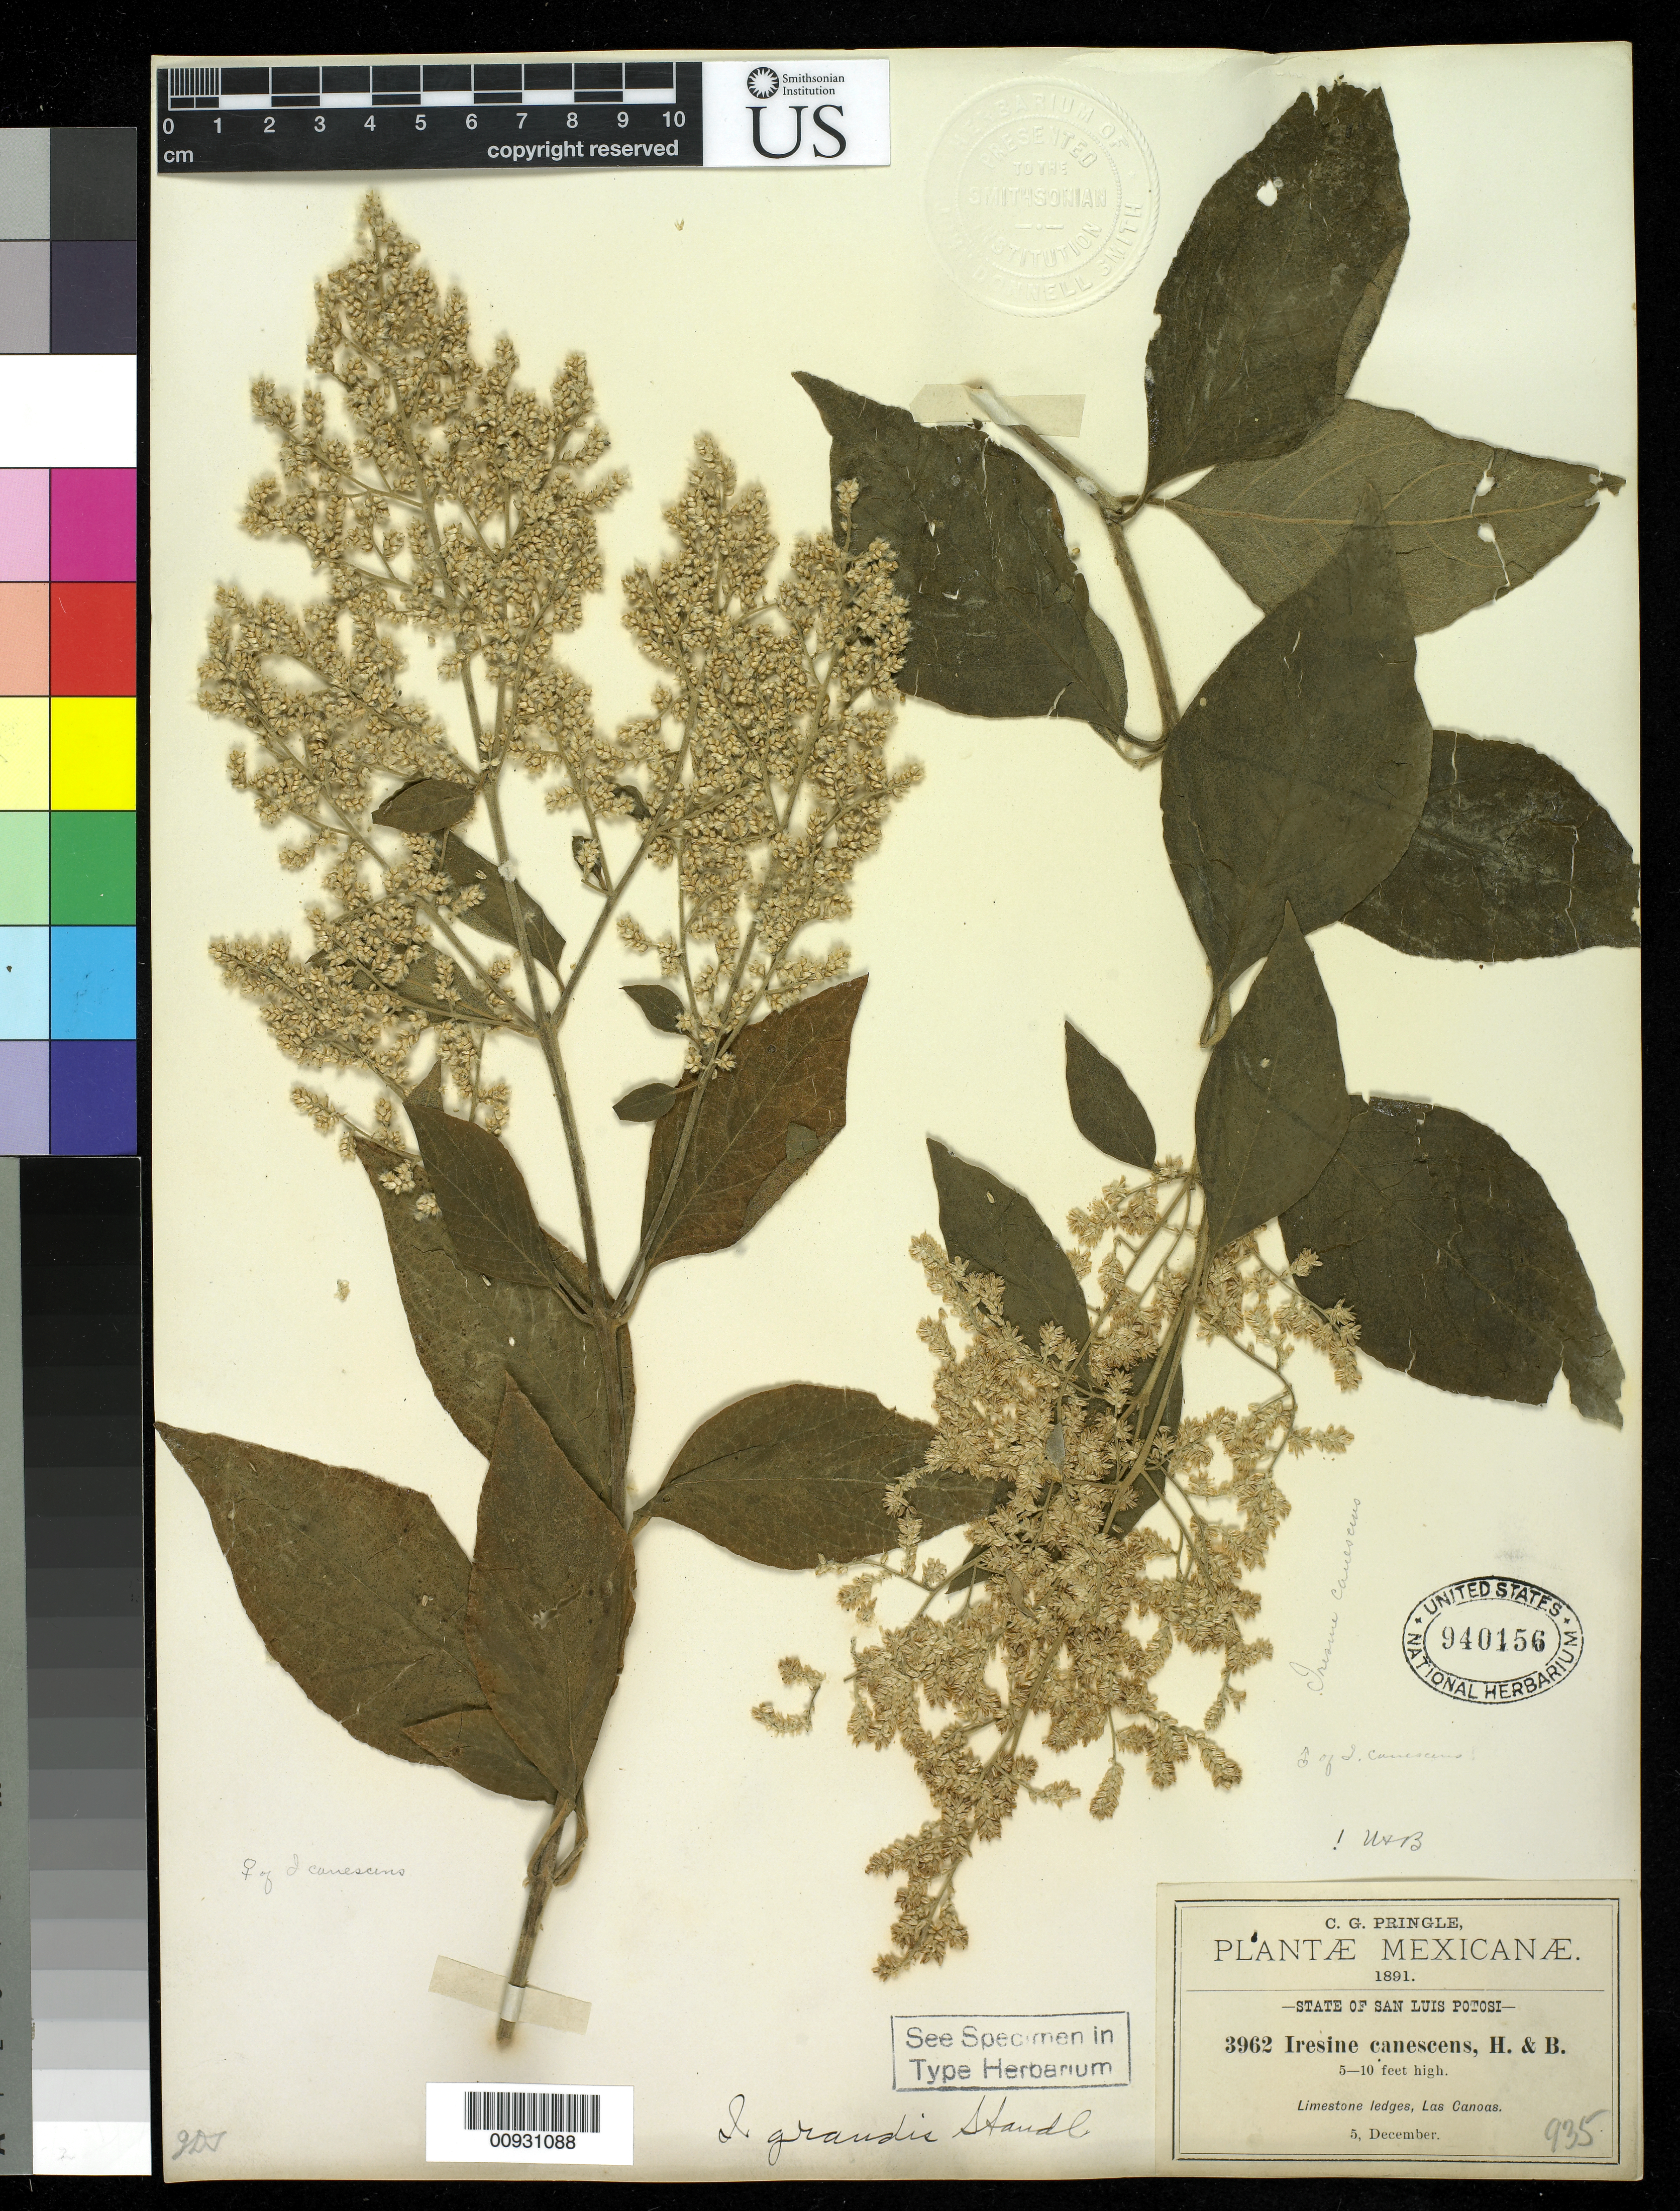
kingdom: Plantae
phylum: Tracheophyta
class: Magnoliopsida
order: Caryophyllales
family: Amaranthaceae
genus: Iresine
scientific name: Iresine grandis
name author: Standl.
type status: Isotype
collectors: C. G. Pringle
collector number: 3962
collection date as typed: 05 Dec 1891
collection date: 1891-12-05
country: Mexico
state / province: San Luis Potosí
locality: Las Canoas.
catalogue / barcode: US 940156